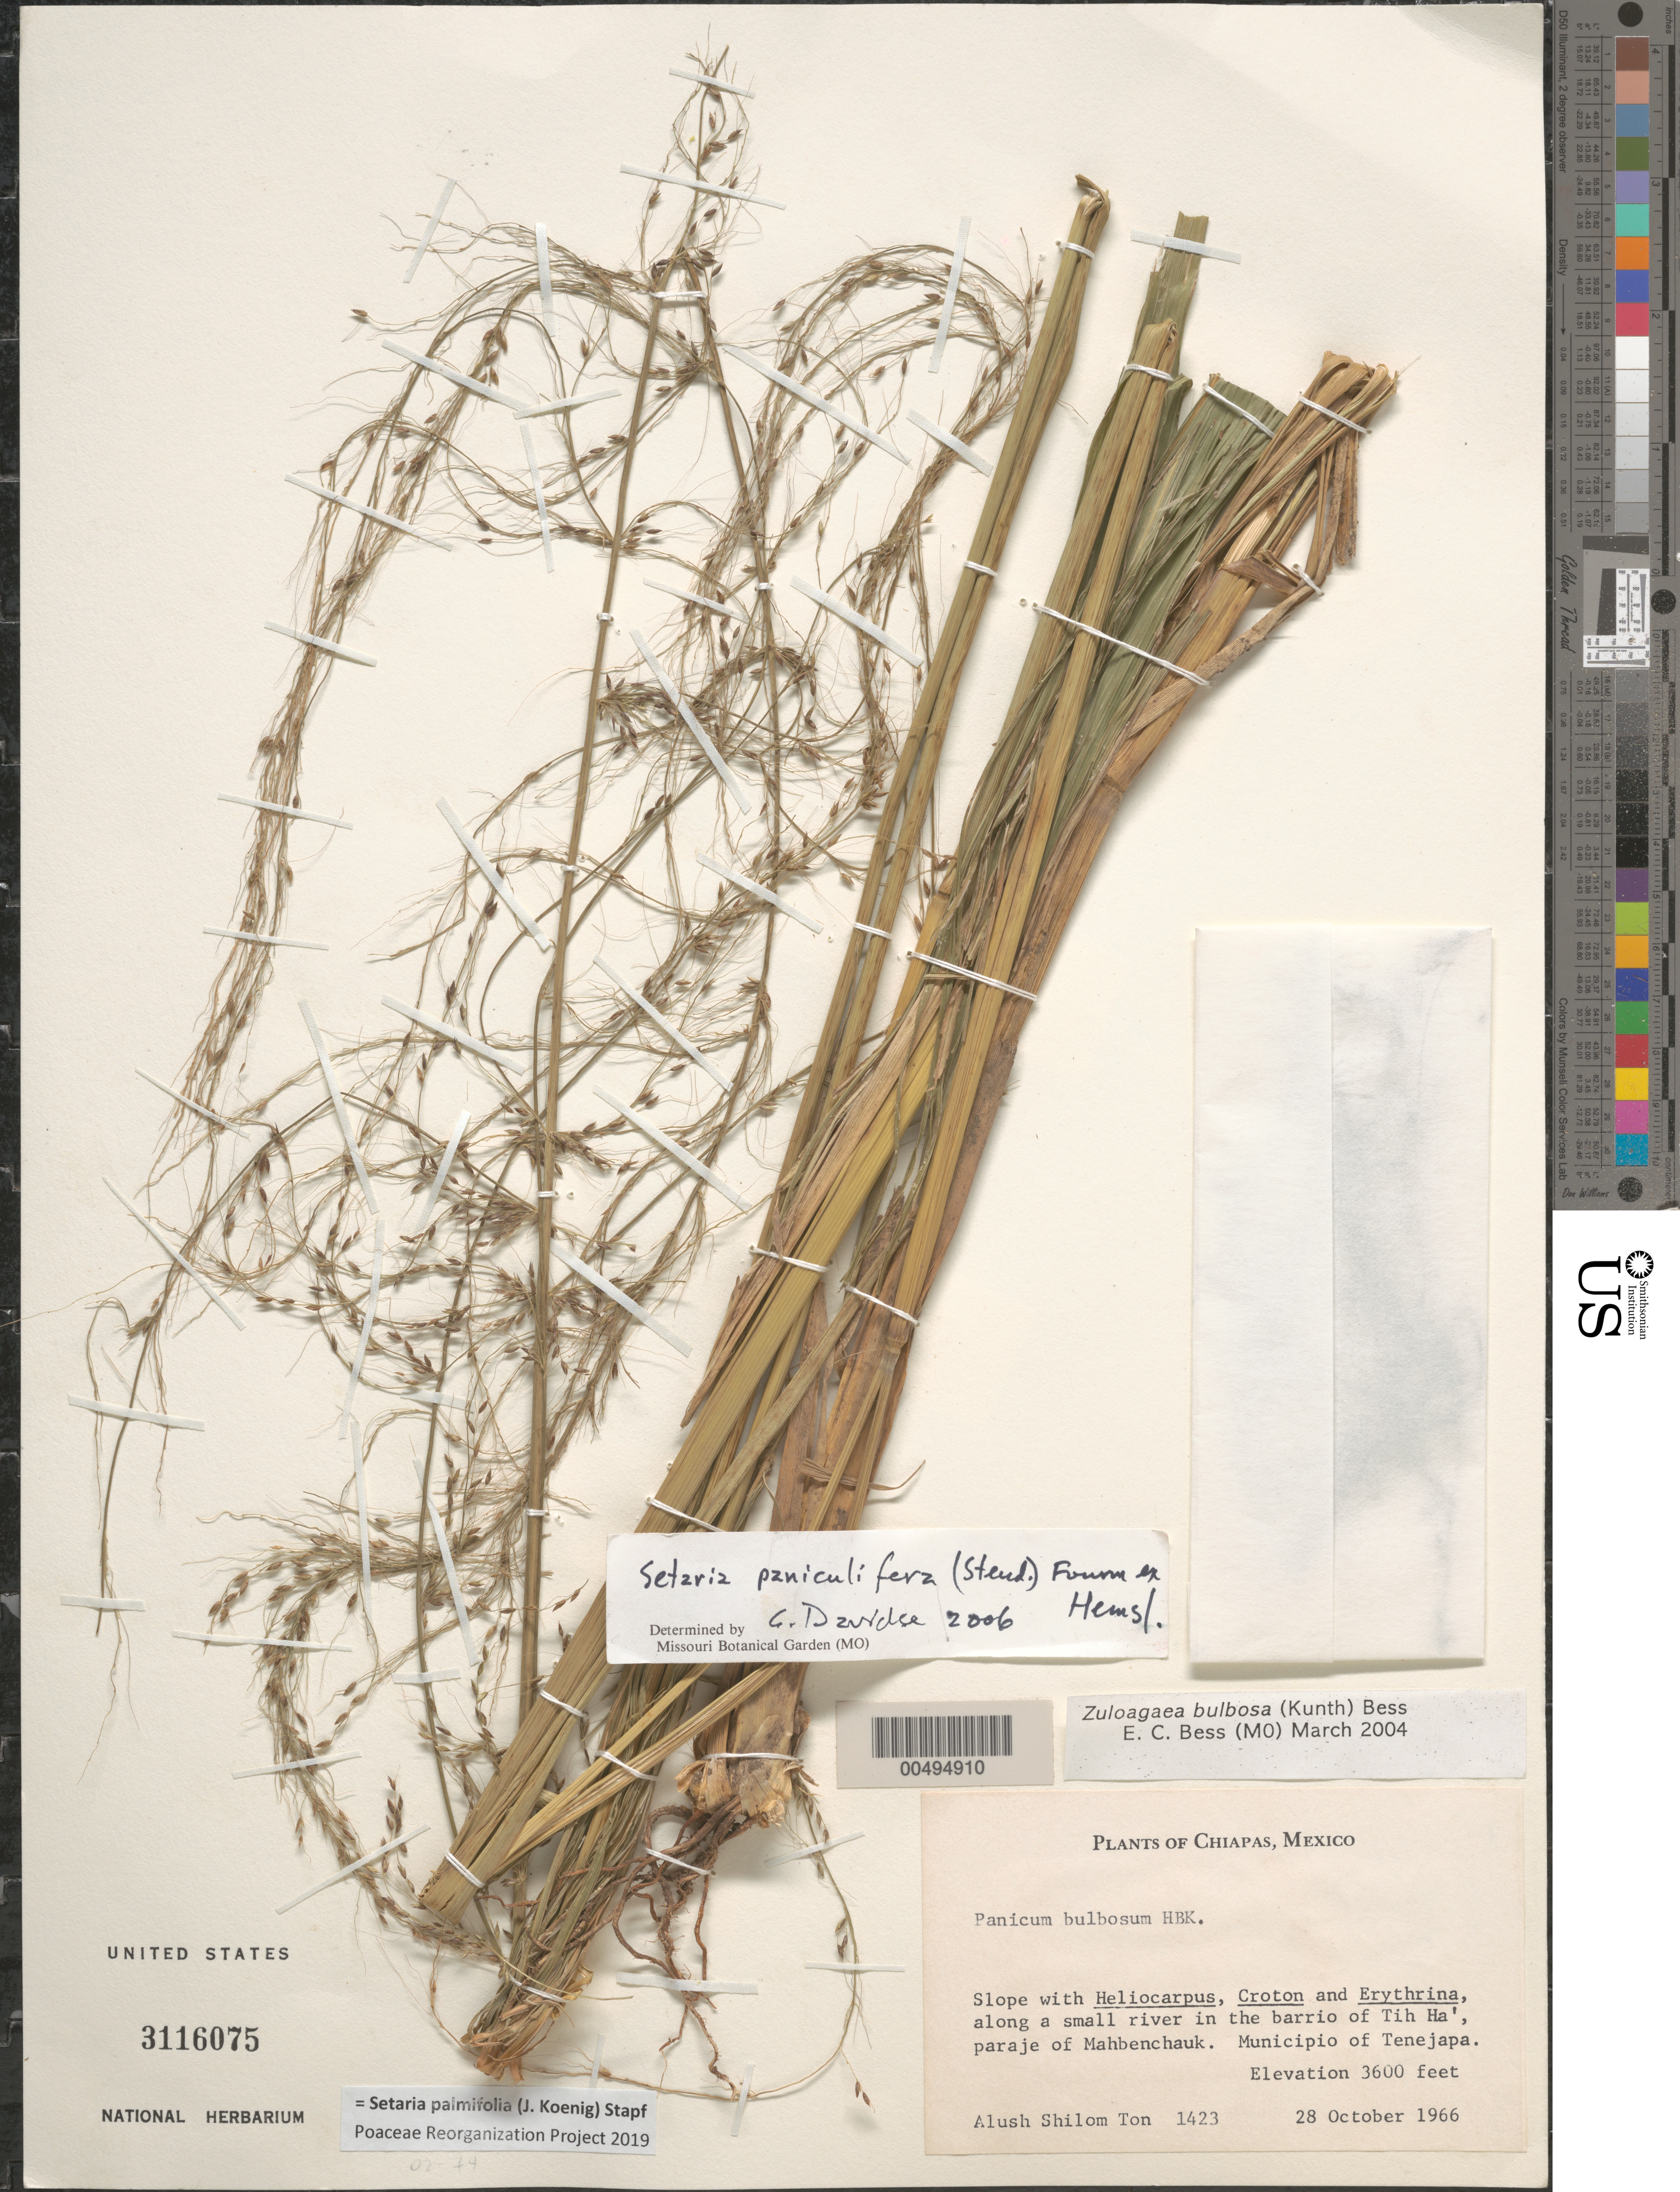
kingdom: Plantae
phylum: Tracheophyta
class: Liliopsida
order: Poales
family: Poaceae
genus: Setaria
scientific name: Setaria palmifolia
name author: (J. Koenig) Stapf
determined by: Poaceae Reorganization Project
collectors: A. S. Ton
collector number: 1423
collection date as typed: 28 Oct 1966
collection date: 1966-10-28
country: Mexico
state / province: Chiapas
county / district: Tenejapa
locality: In the barrio of Tih Ha', paraje of Mahbenchauk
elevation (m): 1097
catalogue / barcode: US 3116075